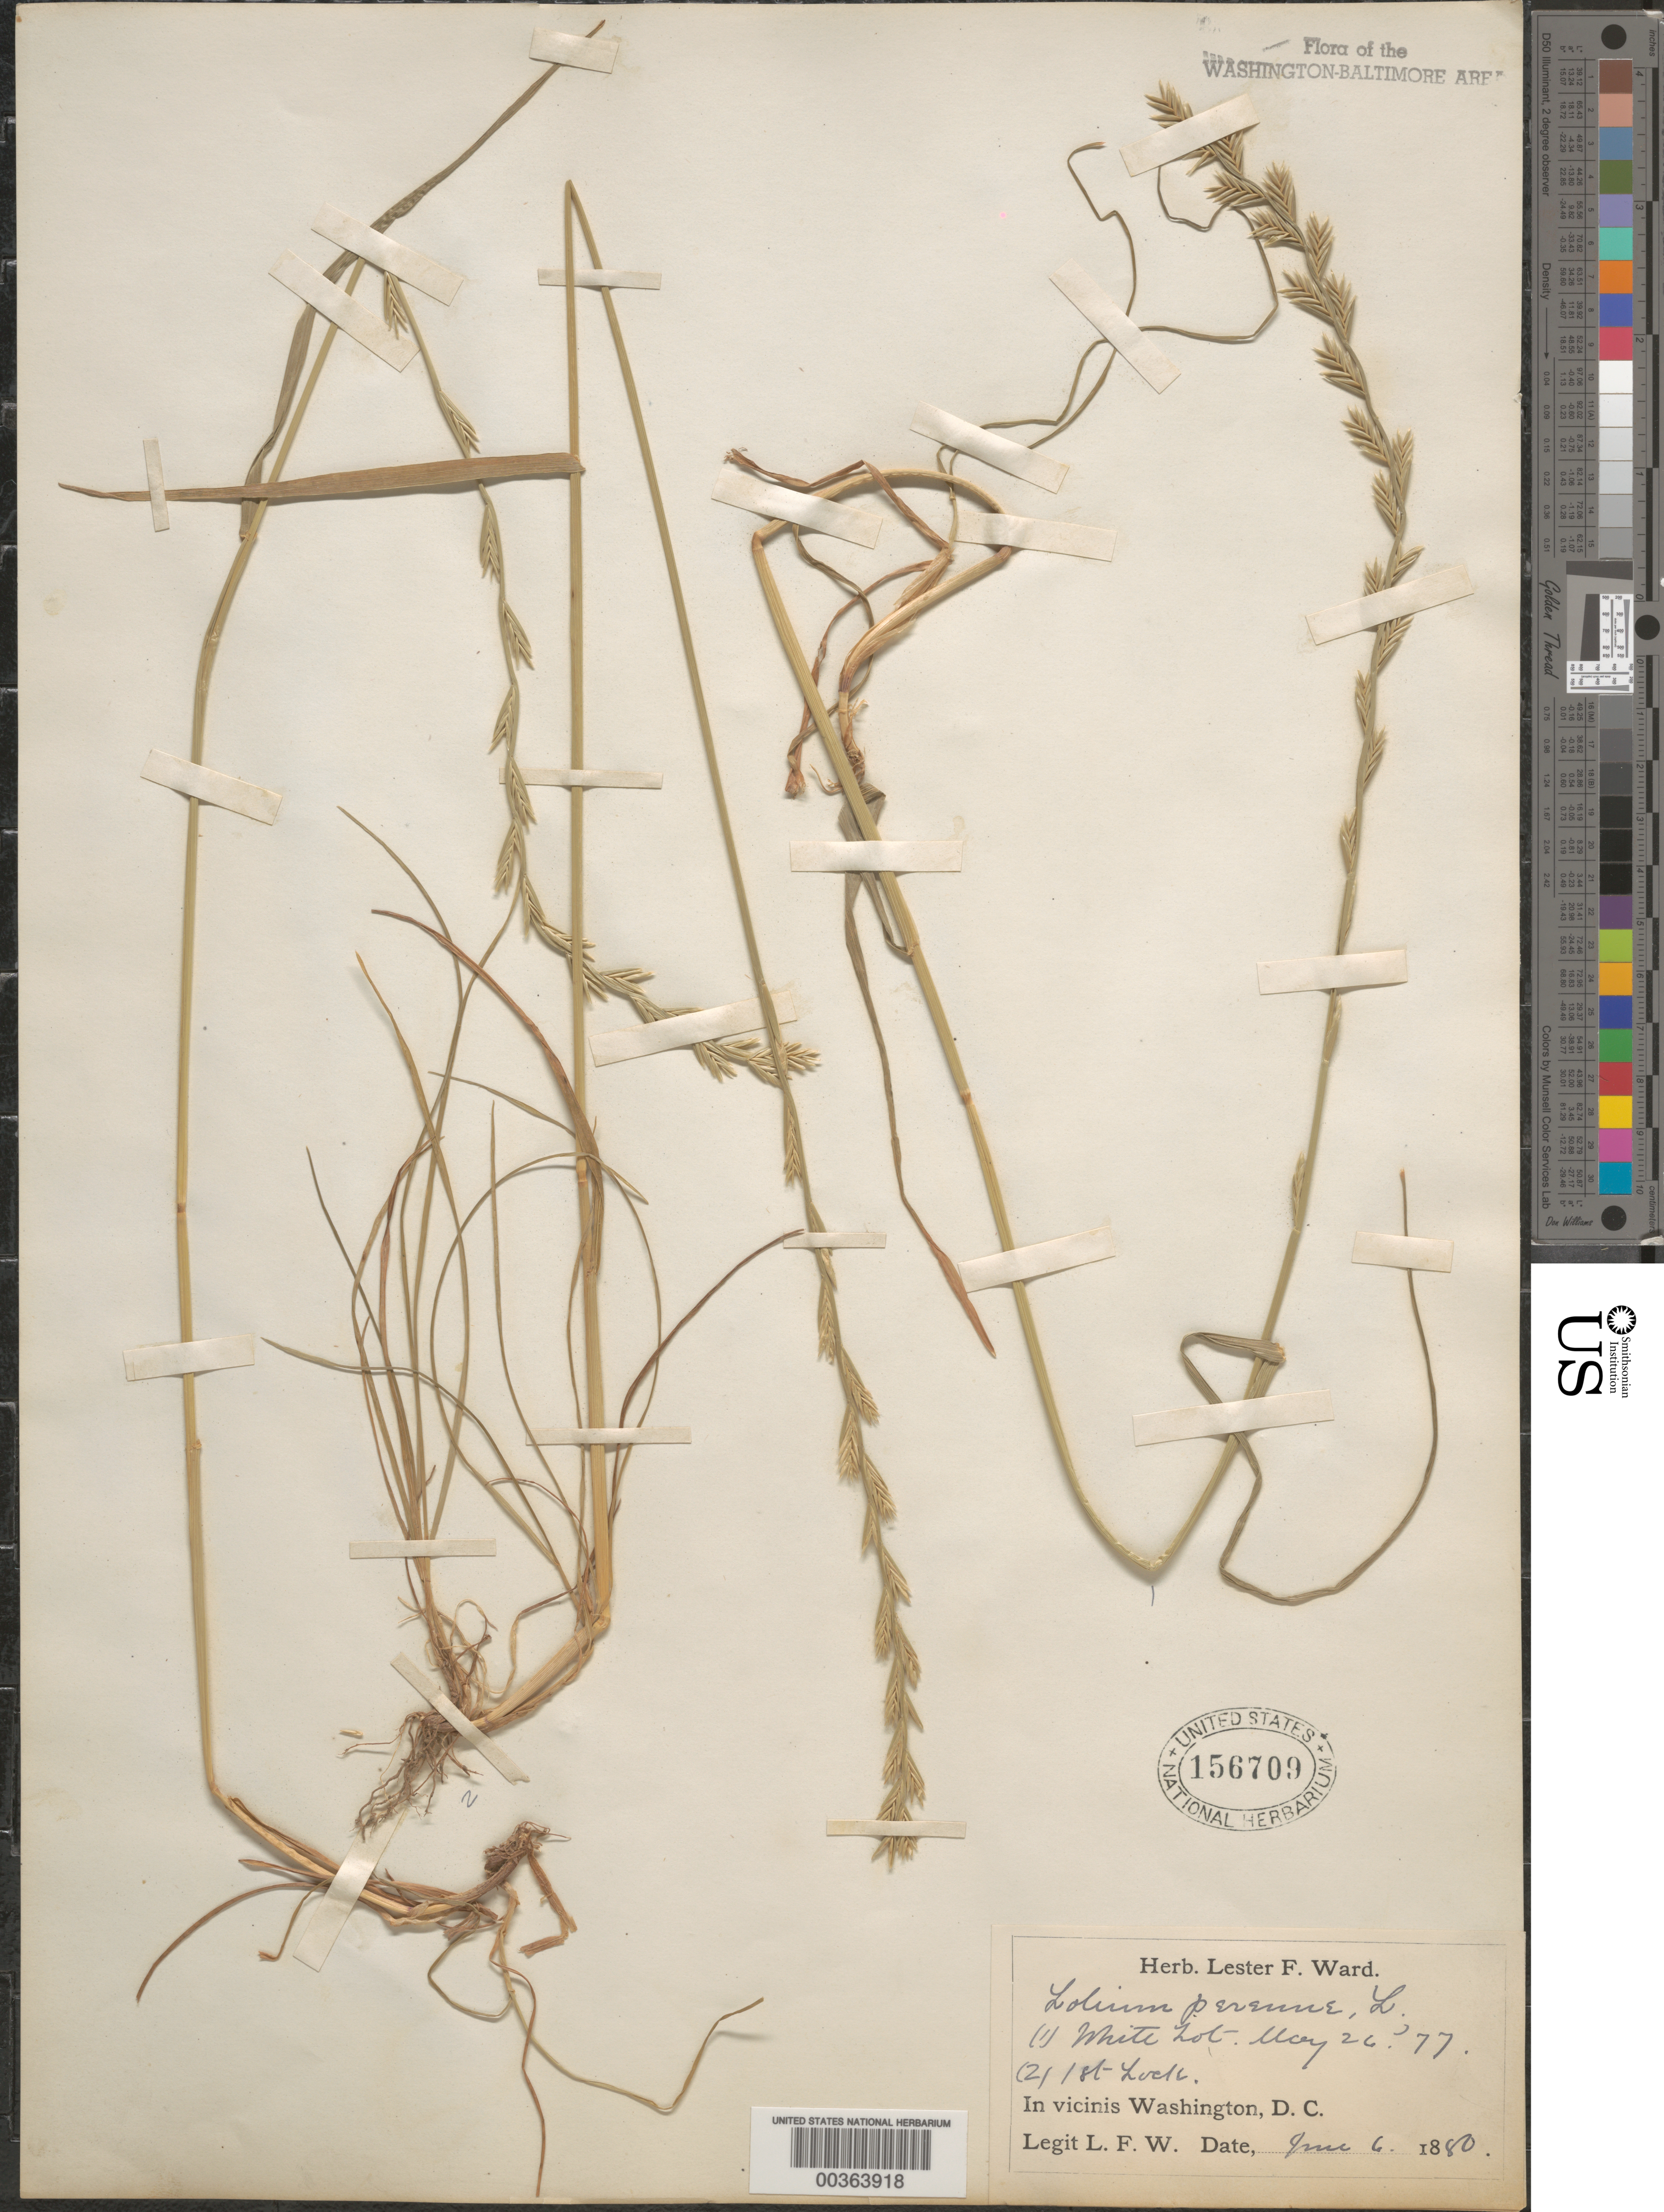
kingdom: Plantae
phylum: Tracheophyta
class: Liliopsida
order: Poales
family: Poaceae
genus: Lolium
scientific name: Lolium perenne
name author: L.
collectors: L. F. Ward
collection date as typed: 26 May 1877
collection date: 1877-05-26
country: United States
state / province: District of Columbia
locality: White Lot, Washington DC area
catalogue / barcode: US 156709